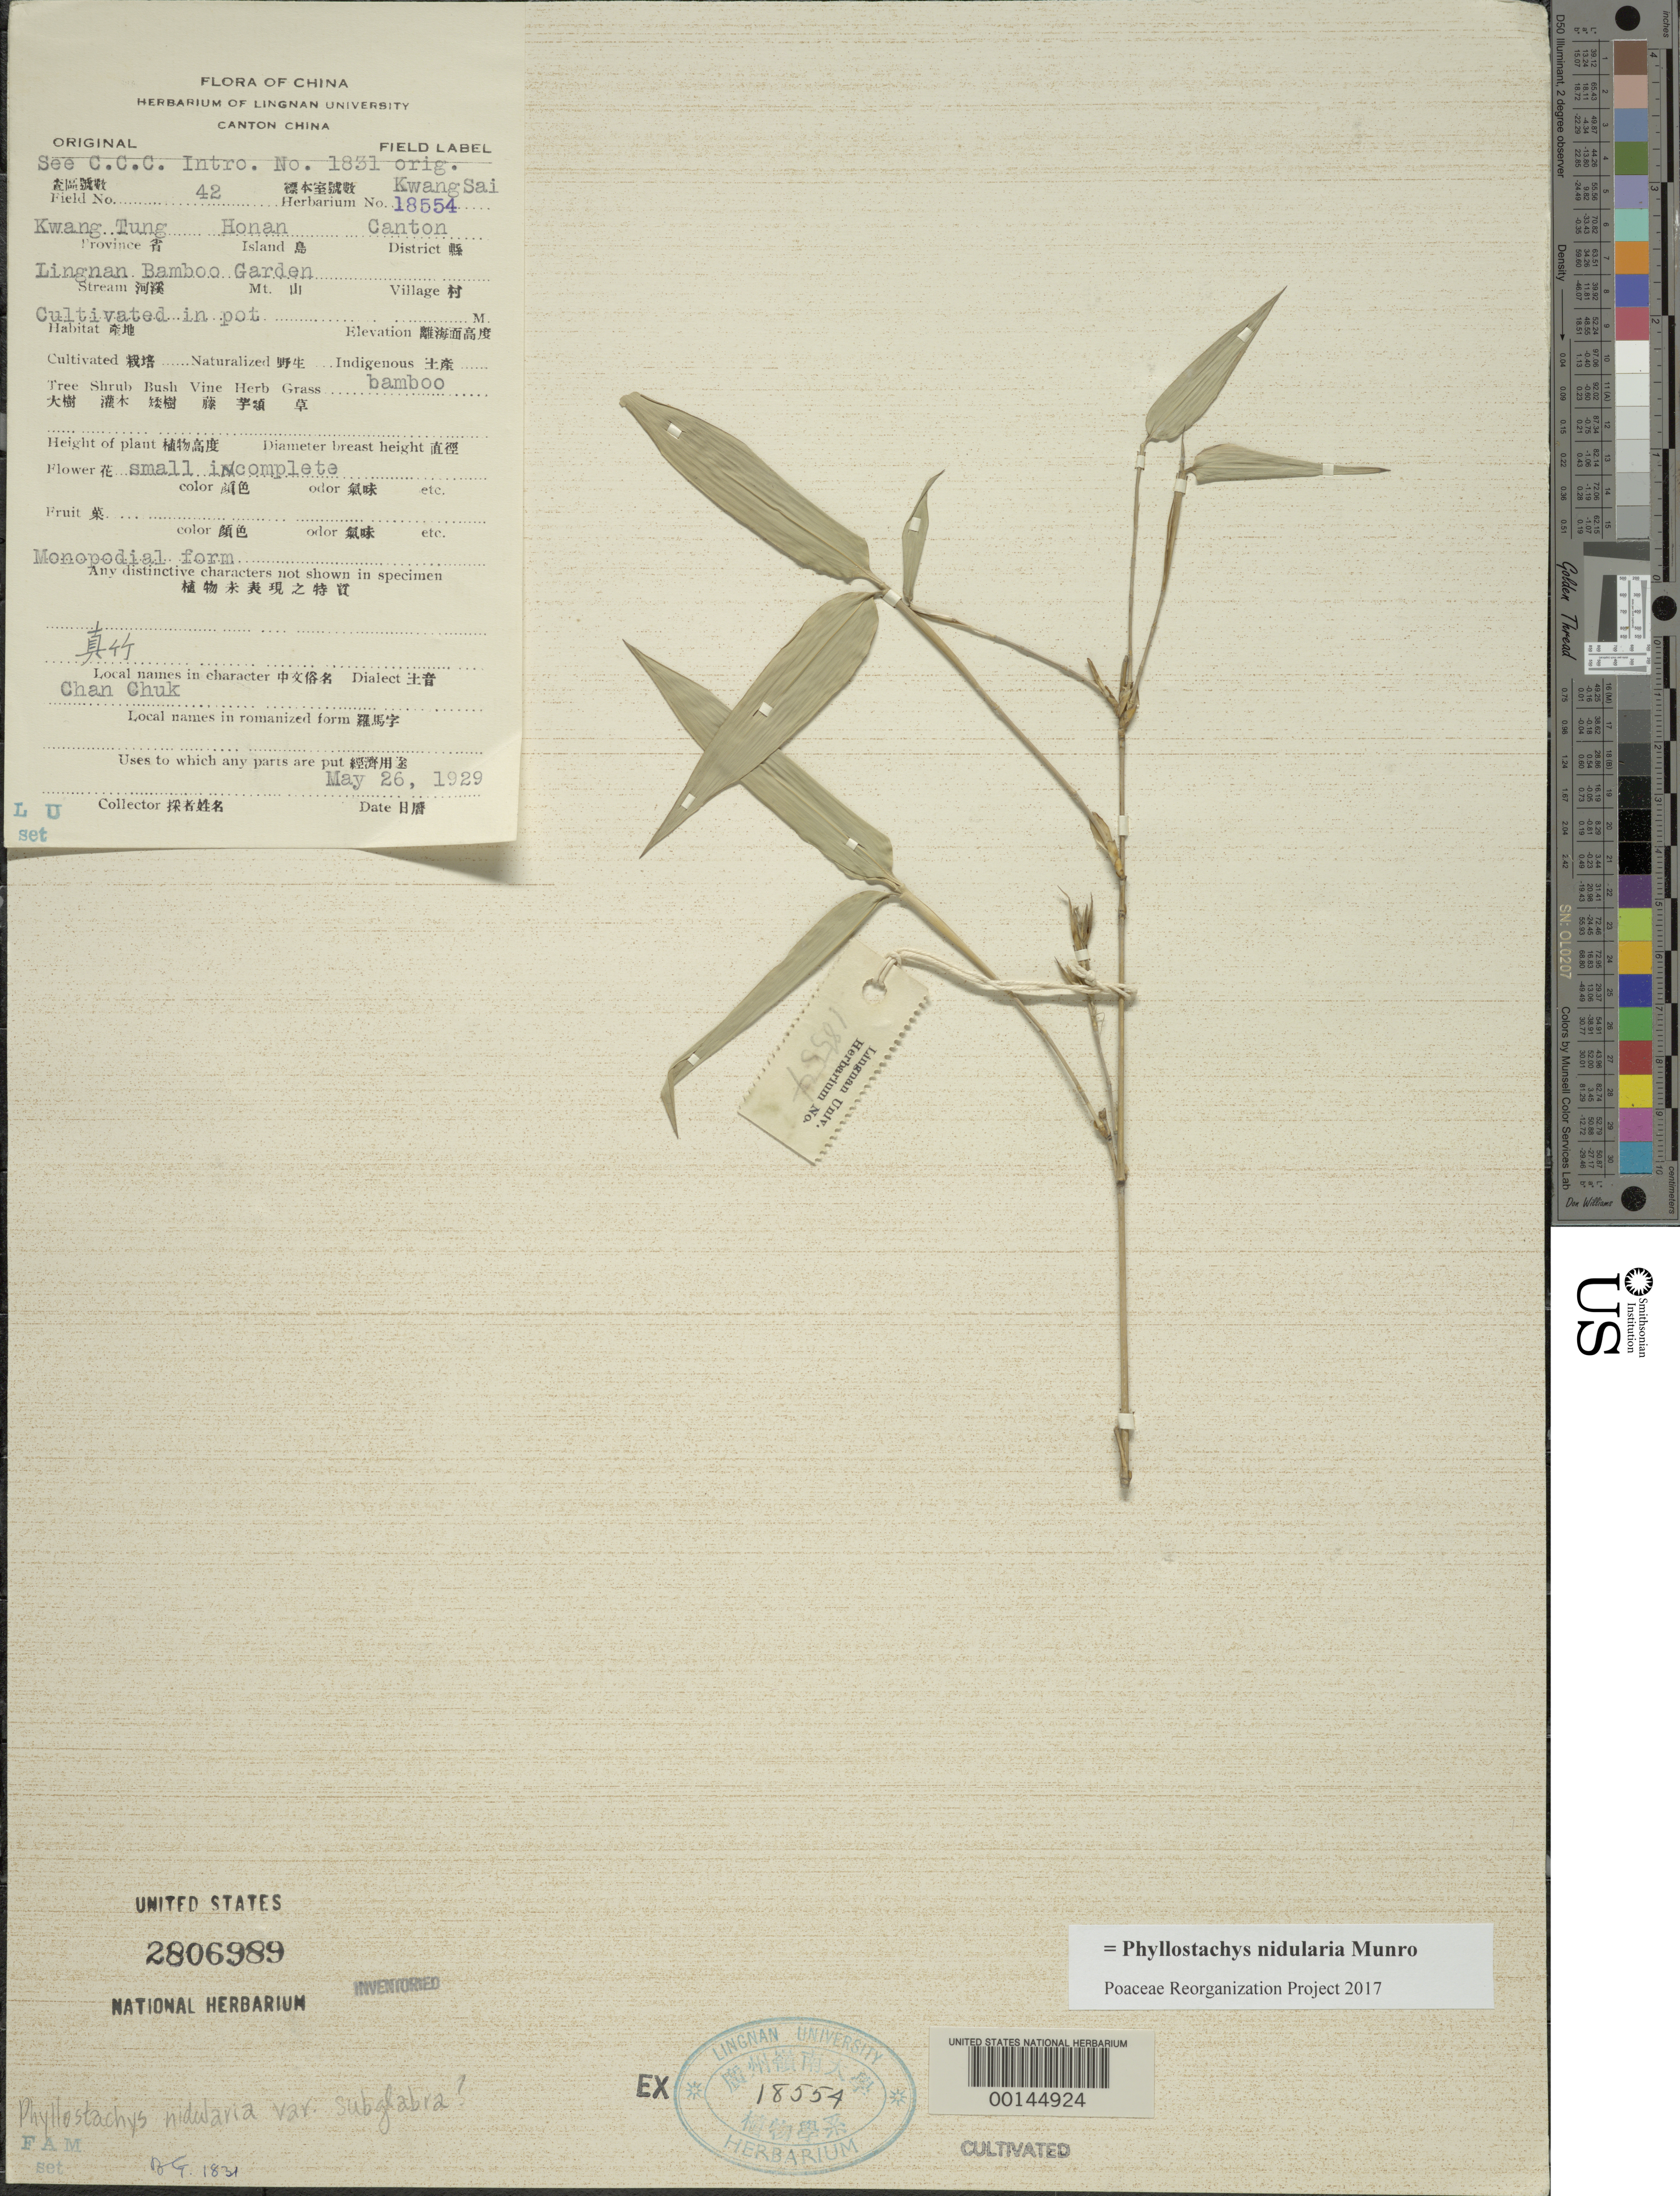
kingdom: Plantae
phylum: Tracheophyta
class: Liliopsida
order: Poales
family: Poaceae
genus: Phyllostachys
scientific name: Phyllostachys nidularia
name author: Munro ex Fenzi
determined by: Poaceae Reorganization Project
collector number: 42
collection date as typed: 26 May 1929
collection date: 1929-05-26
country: China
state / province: Guangdong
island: Honam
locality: Honan, poon ye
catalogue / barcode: US 2806989